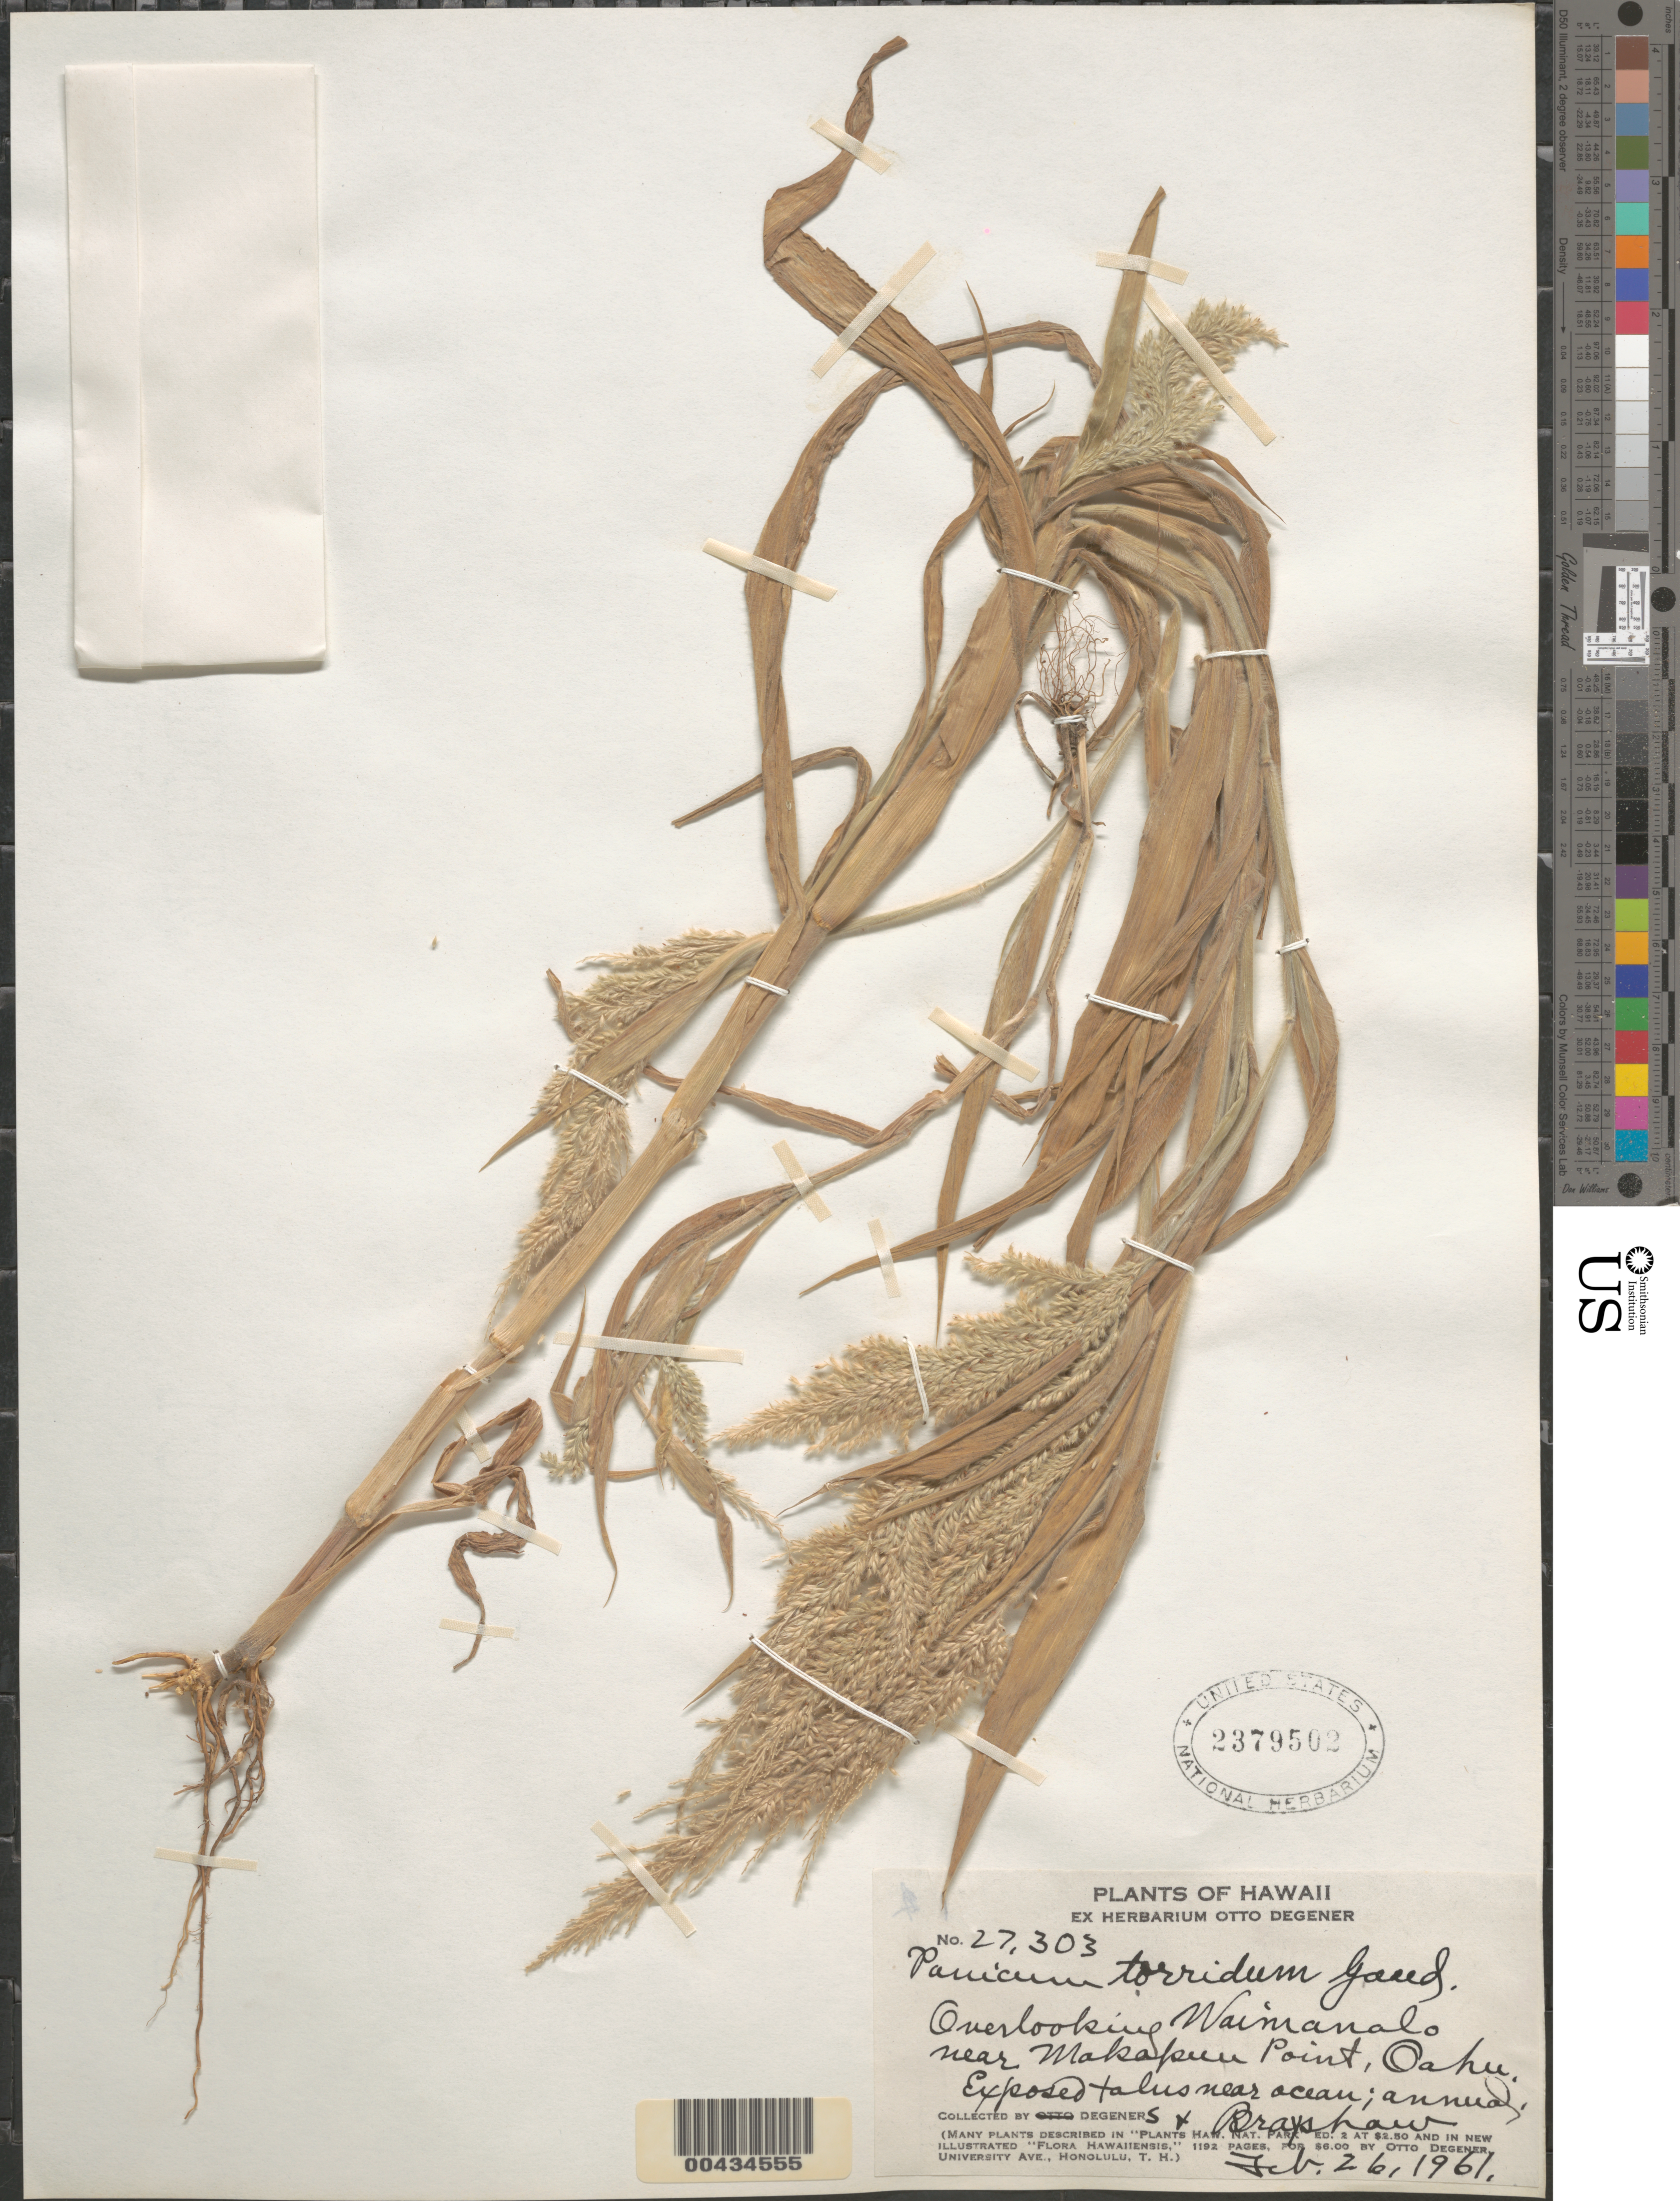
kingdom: Plantae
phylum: Tracheophyta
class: Liliopsida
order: Poales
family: Poaceae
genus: Panicum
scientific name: Panicum torridum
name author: Gaudich.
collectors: O. Degener, O. Degener & Brayshaw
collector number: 27303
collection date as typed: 26 Feb 1961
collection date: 1961-02-26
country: United States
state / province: Hawaii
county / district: Honolulu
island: Oahu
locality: Overlooking Waimanalo, near Makapuu Point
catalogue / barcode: US 2379502